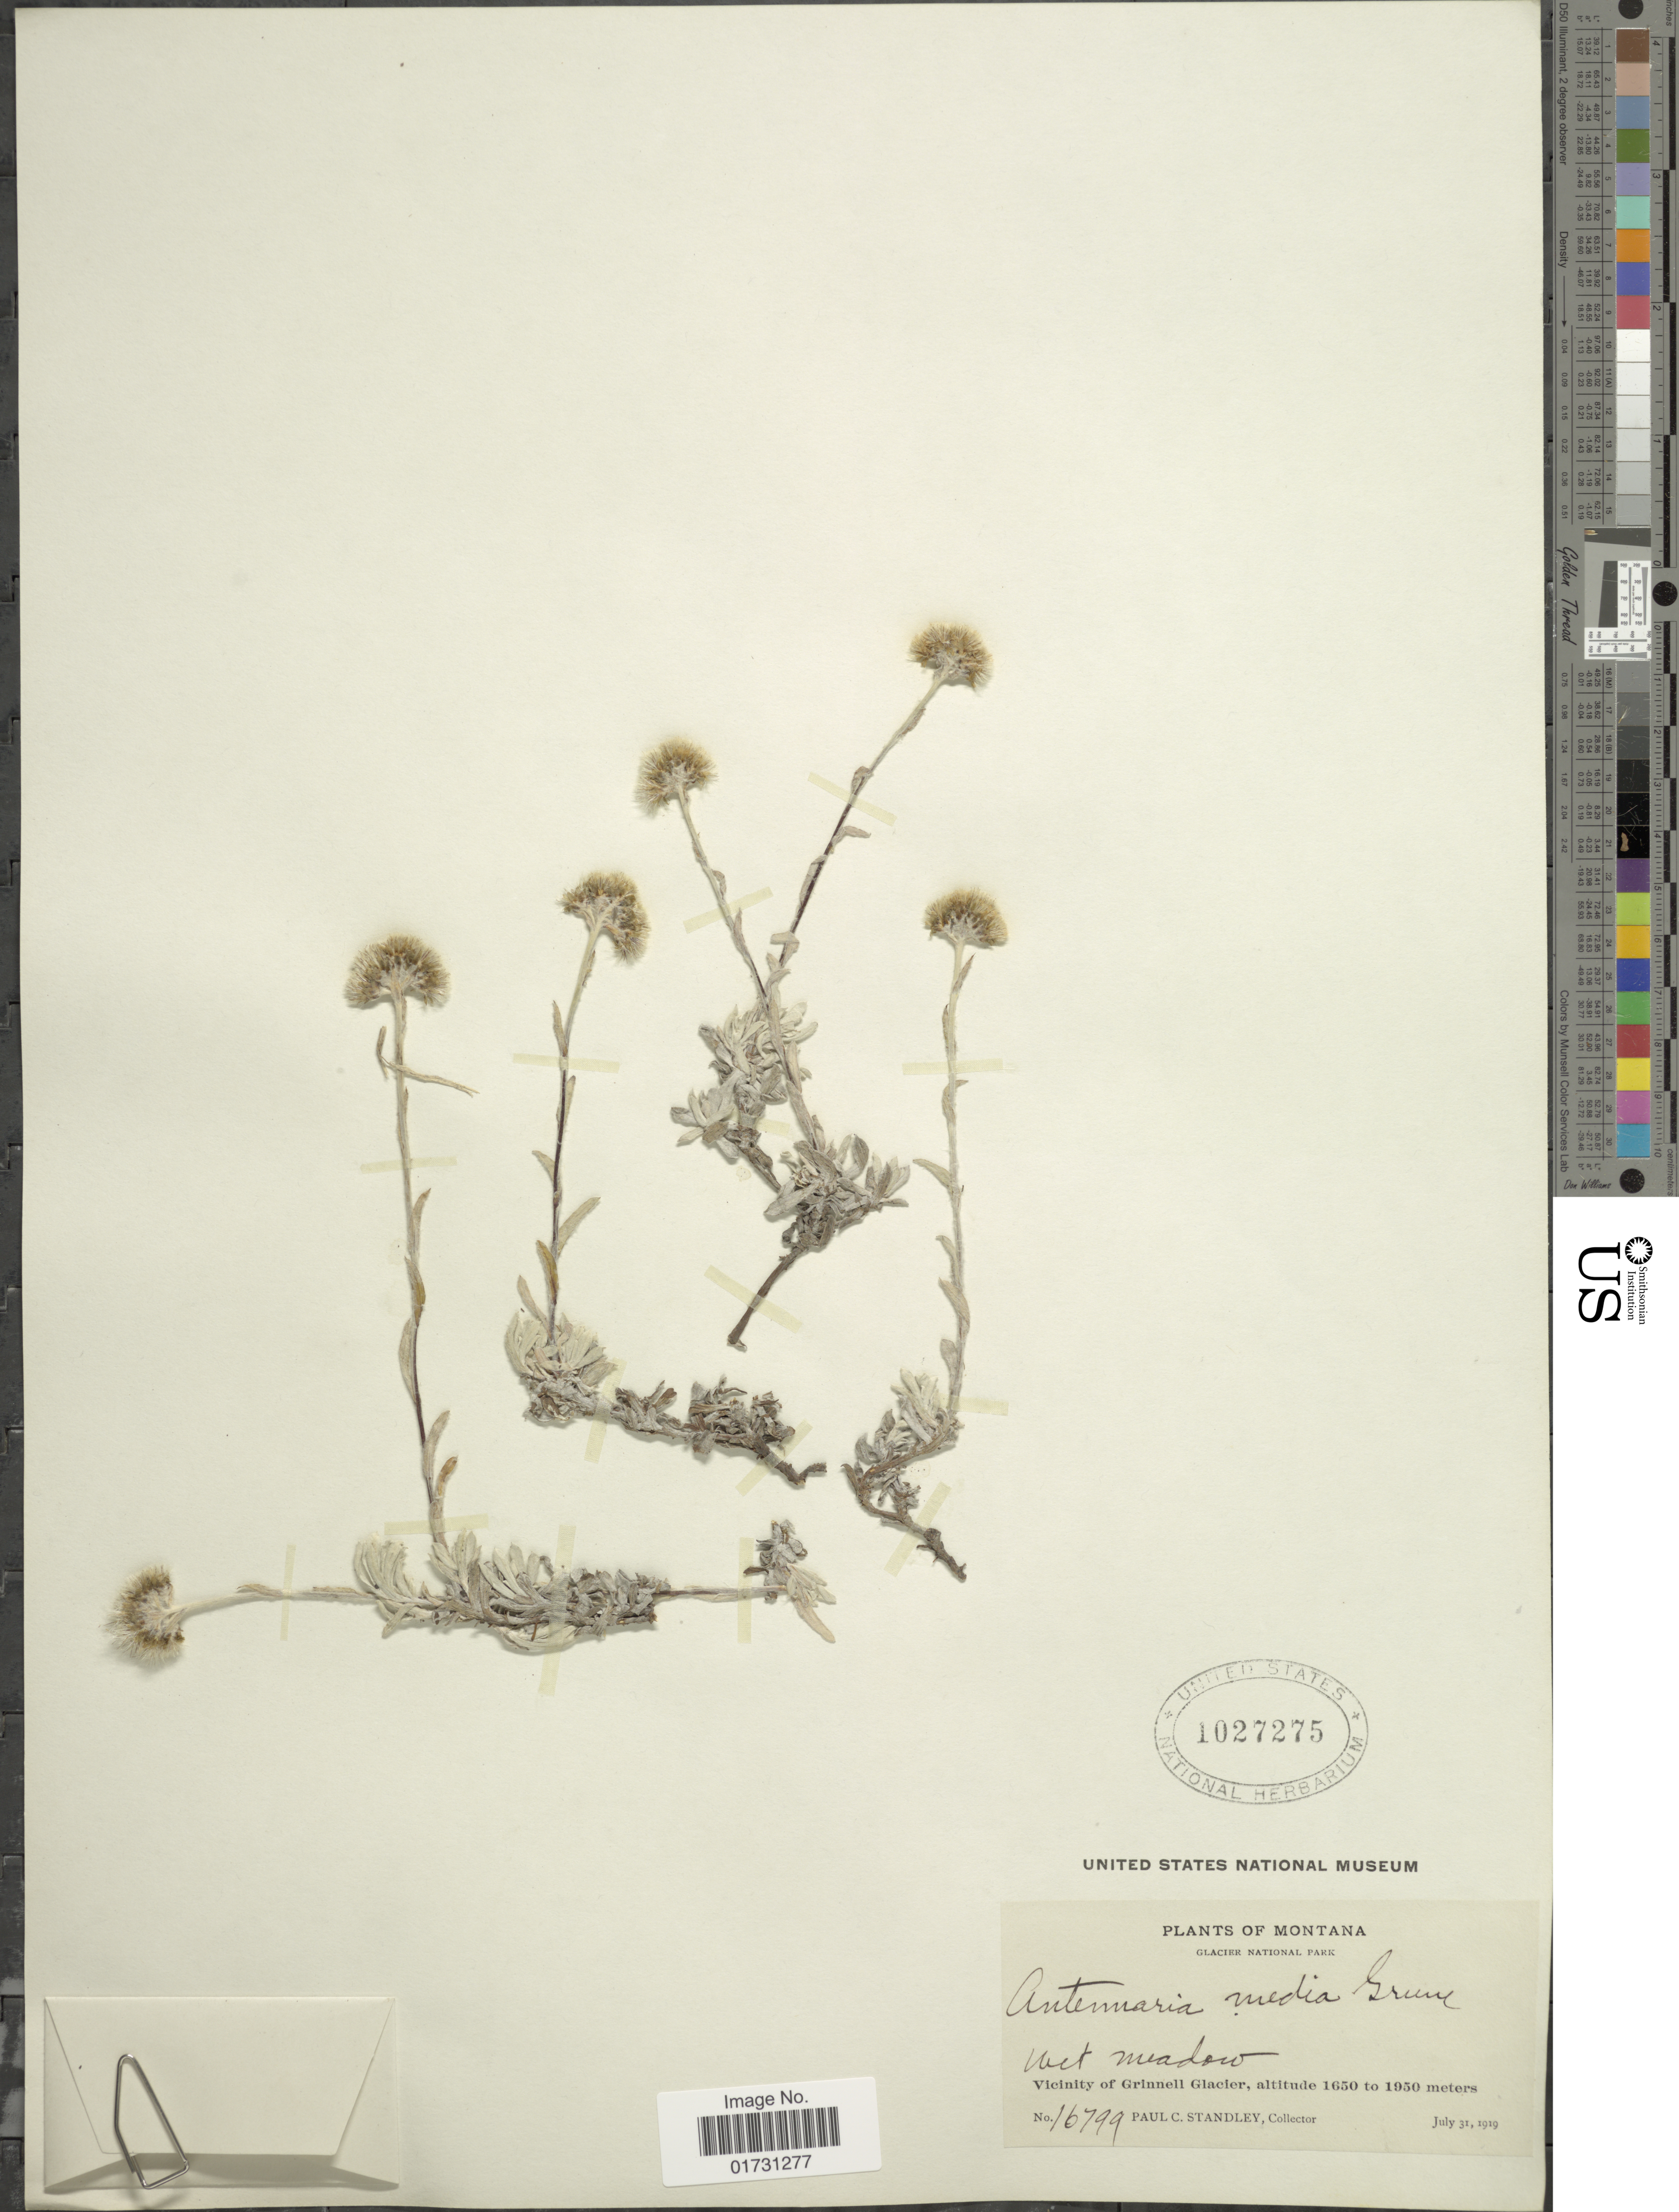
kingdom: Plantae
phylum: Tracheophyta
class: Magnoliopsida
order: Asterales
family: Asteraceae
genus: Antennaria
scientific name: Antennaria media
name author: Greene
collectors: P. C. Standley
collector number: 16799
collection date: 1919-07-31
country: United States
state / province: Montana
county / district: Glacier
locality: Glacier National Park, Wet Meadow, Vicinity of Grinnell Glacier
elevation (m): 1650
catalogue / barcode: US 1027275